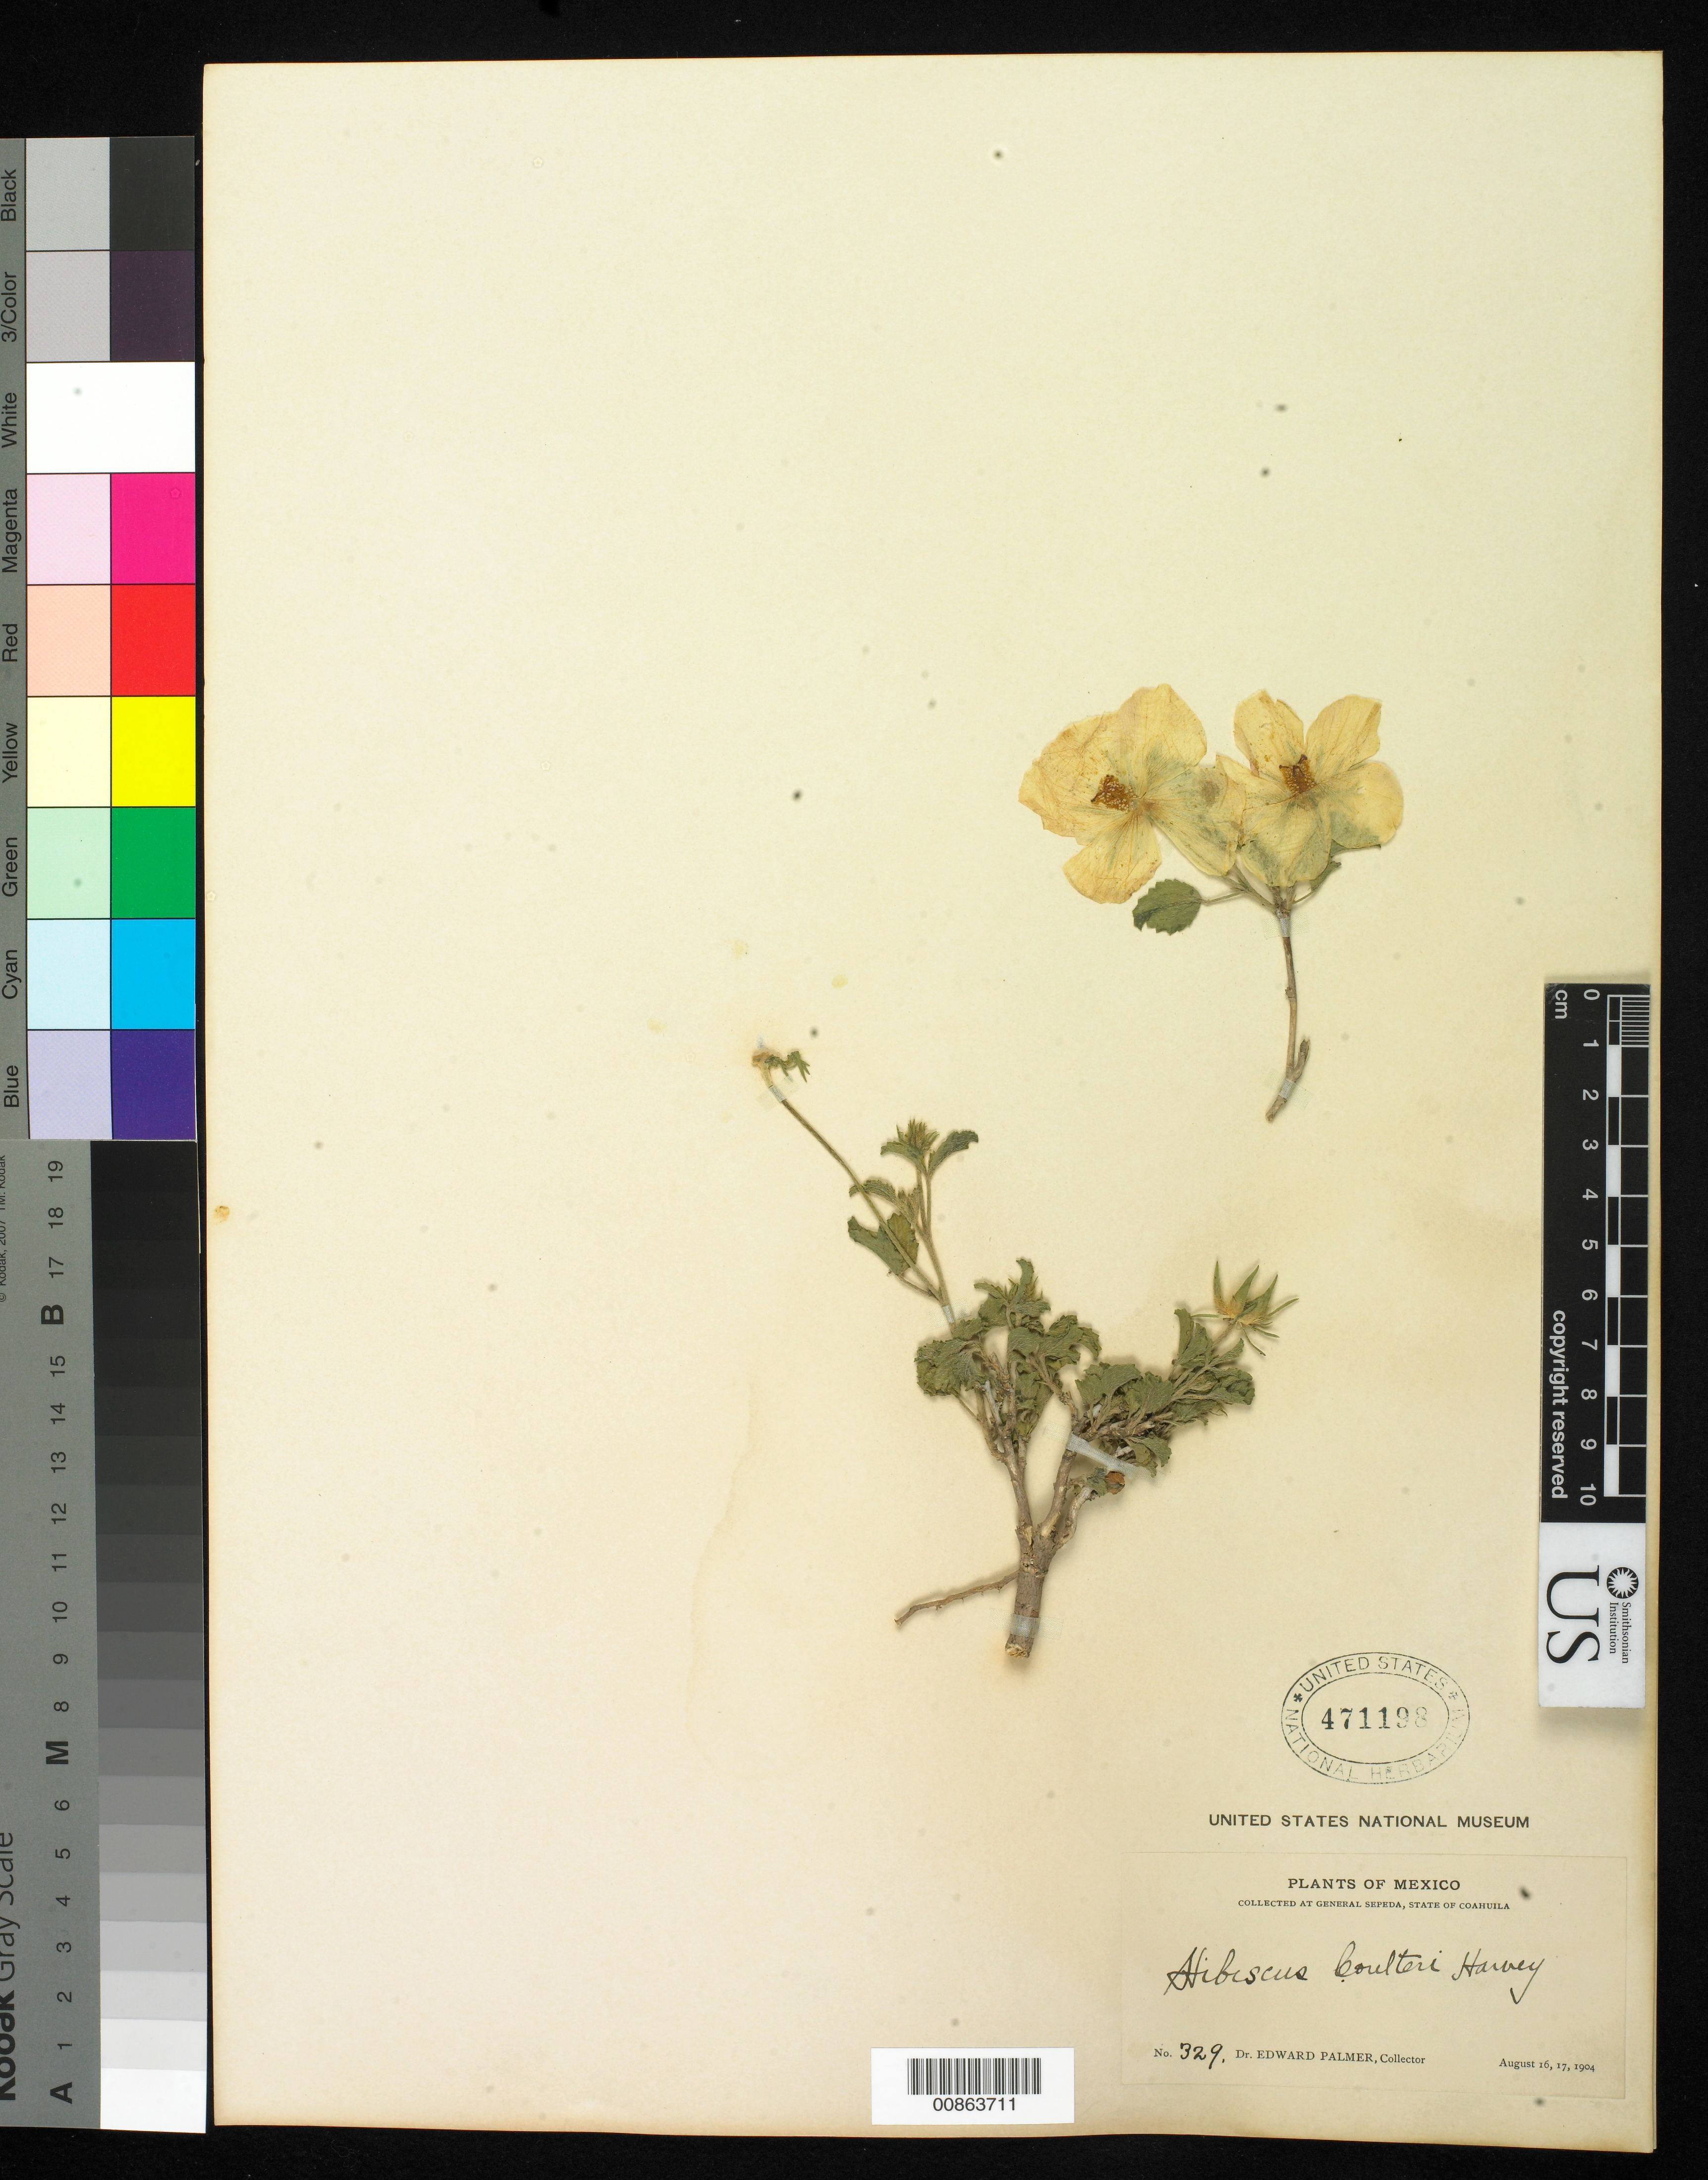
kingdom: Plantae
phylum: Tracheophyta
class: Magnoliopsida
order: Malvales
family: Malvaceae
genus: Hibiscus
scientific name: Hibiscus coulteri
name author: Harv. ex A. Gray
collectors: E. Palmer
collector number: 329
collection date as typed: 16 Aug 1904 to 17 Aug 1904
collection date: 1904-08-16/1904-08-17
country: Mexico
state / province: Coahuila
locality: General Sepeda, Coahuila.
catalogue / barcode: US 471198